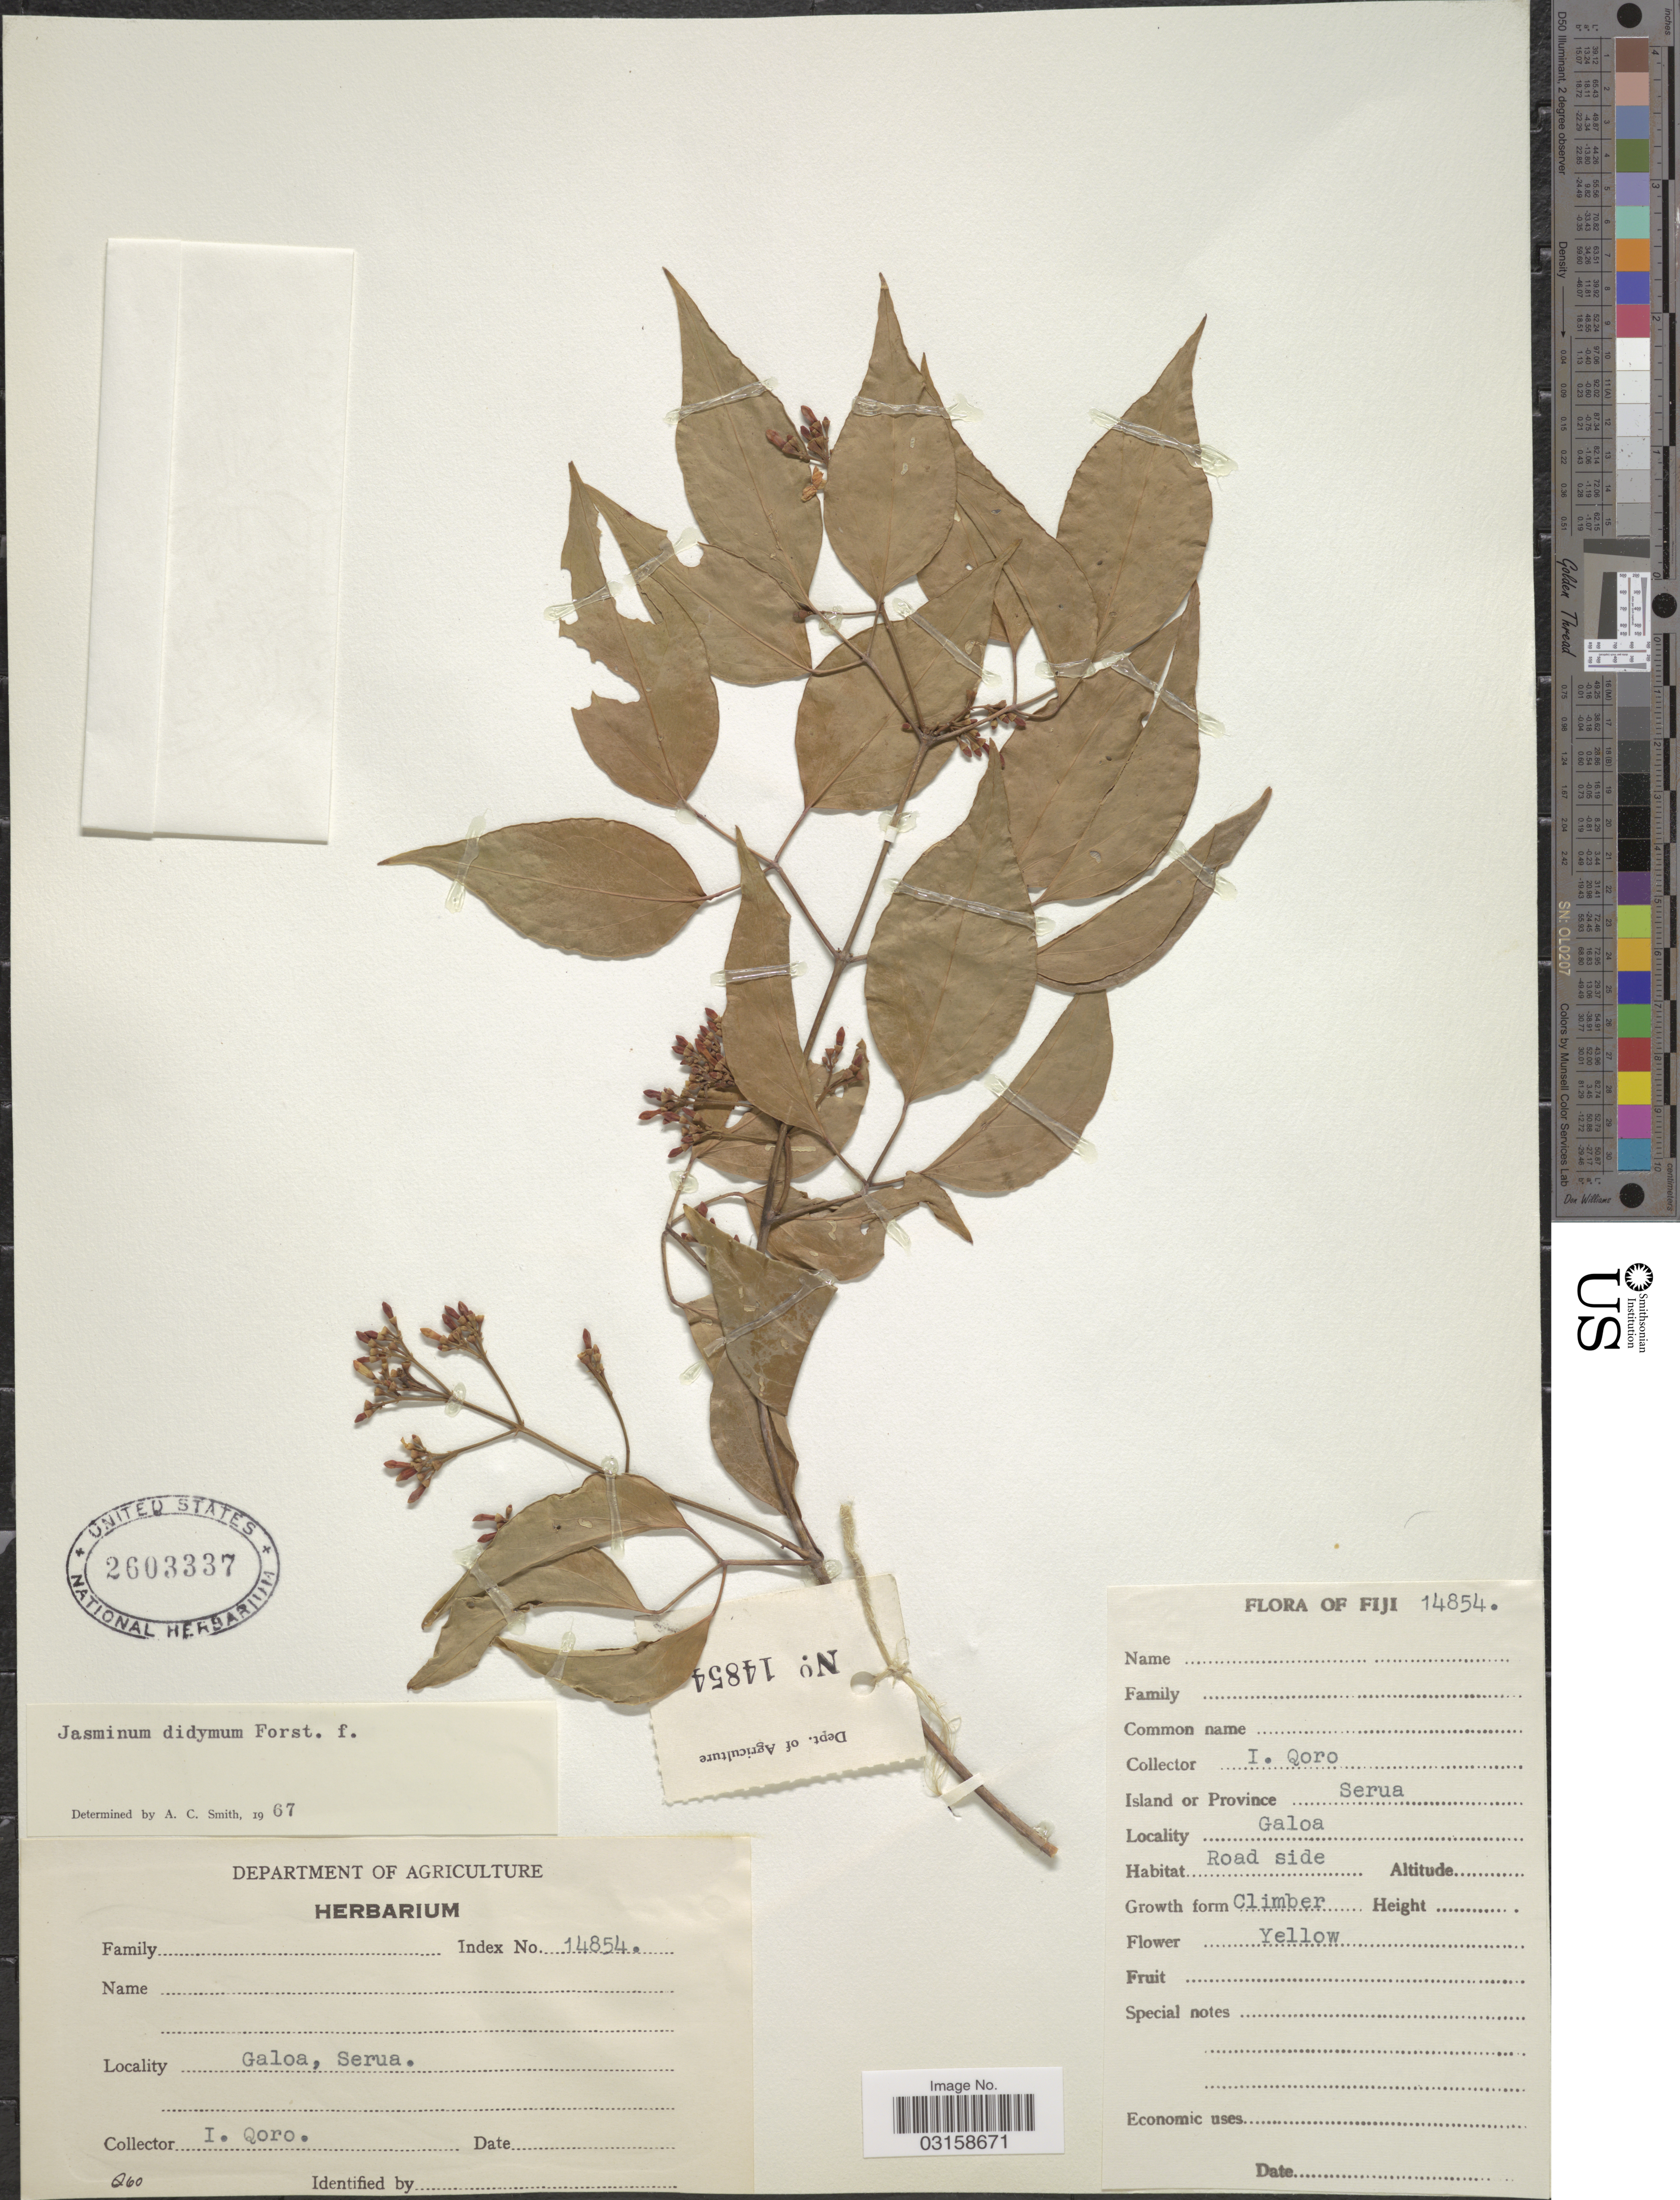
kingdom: Plantae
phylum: Tracheophyta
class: Magnoliopsida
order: Lamiales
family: Oleaceae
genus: Jasminum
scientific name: Jasminum didymum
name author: G. Forst.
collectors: I. Qoro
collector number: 14854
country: Fiji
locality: Island or Province Serua. Galoa.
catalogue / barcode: US 2603337